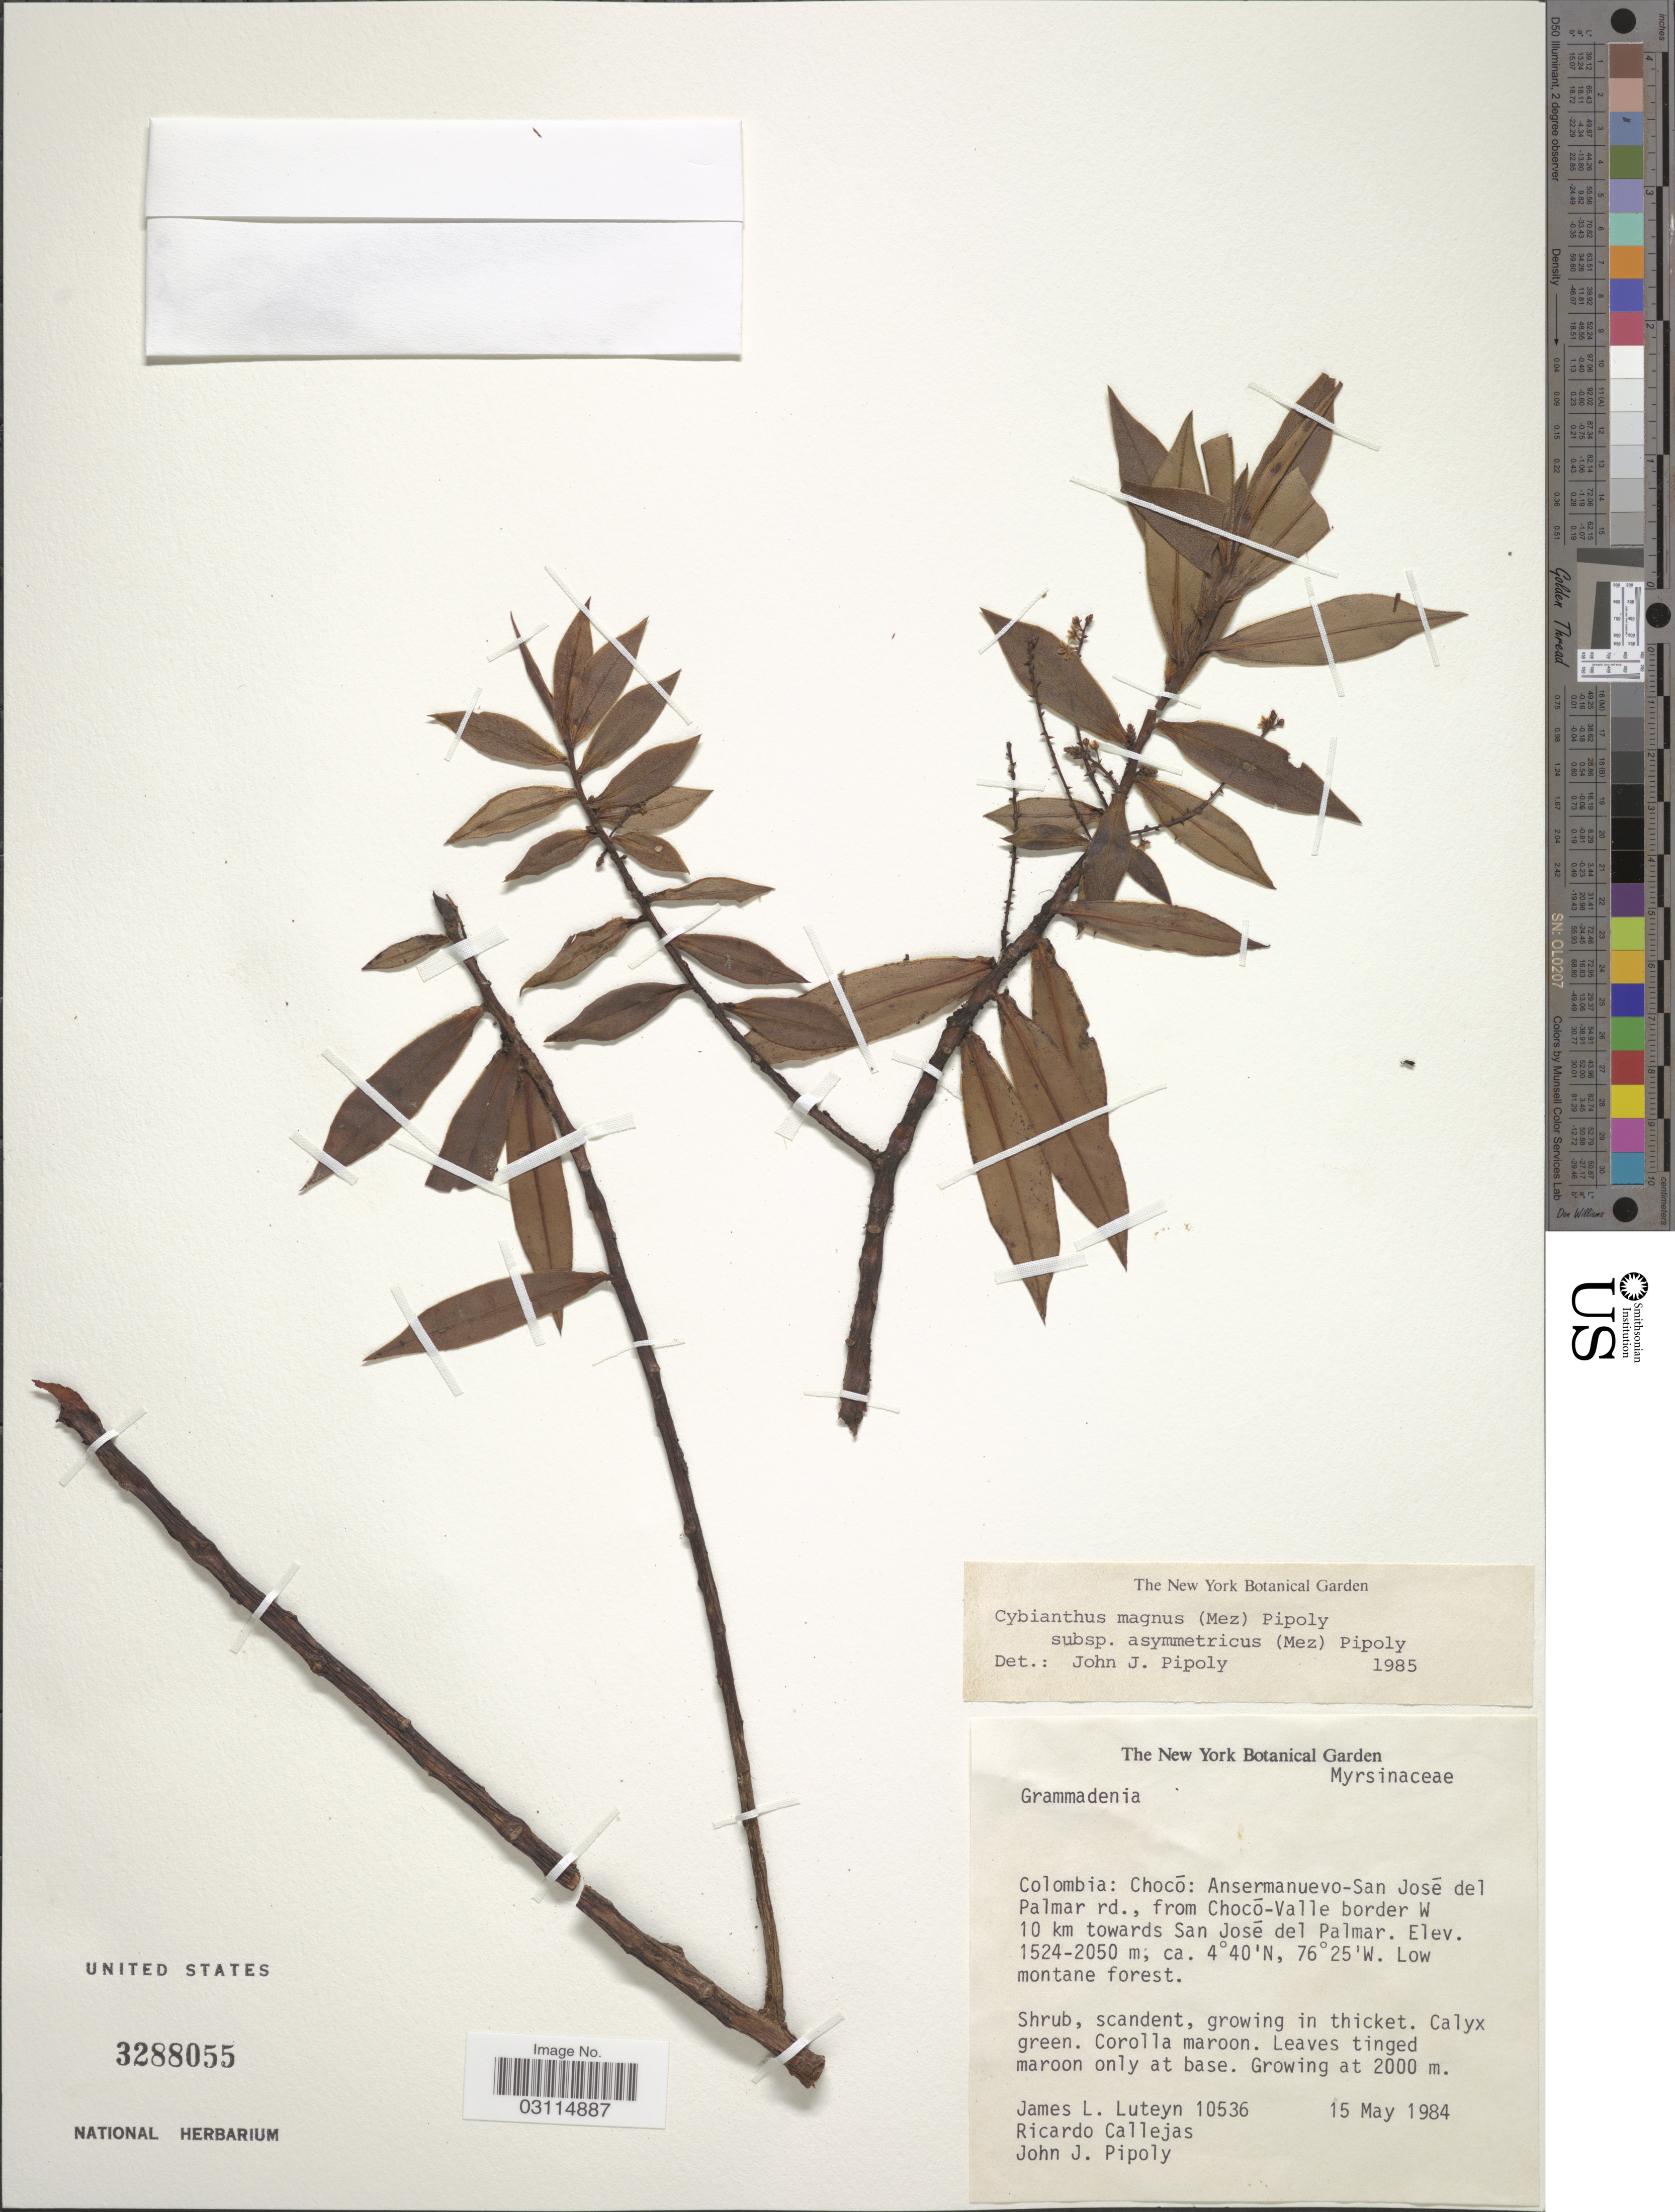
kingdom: Plantae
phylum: Tracheophyta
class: Magnoliopsida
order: Ericales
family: Primulaceae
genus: Cybianthus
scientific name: Cybianthus magnus subsp. asymmetricus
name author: (Mez) Pipoly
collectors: J. Luteyn, R. Callejas & J. J. Pipoly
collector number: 10536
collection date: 1984-05-15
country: Colombia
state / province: Chocó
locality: Ansermanuevo-San José del Palmar rd., from Chocó-Valle border W 10 km towards San José del Palmar.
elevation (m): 2000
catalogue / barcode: US 3288055